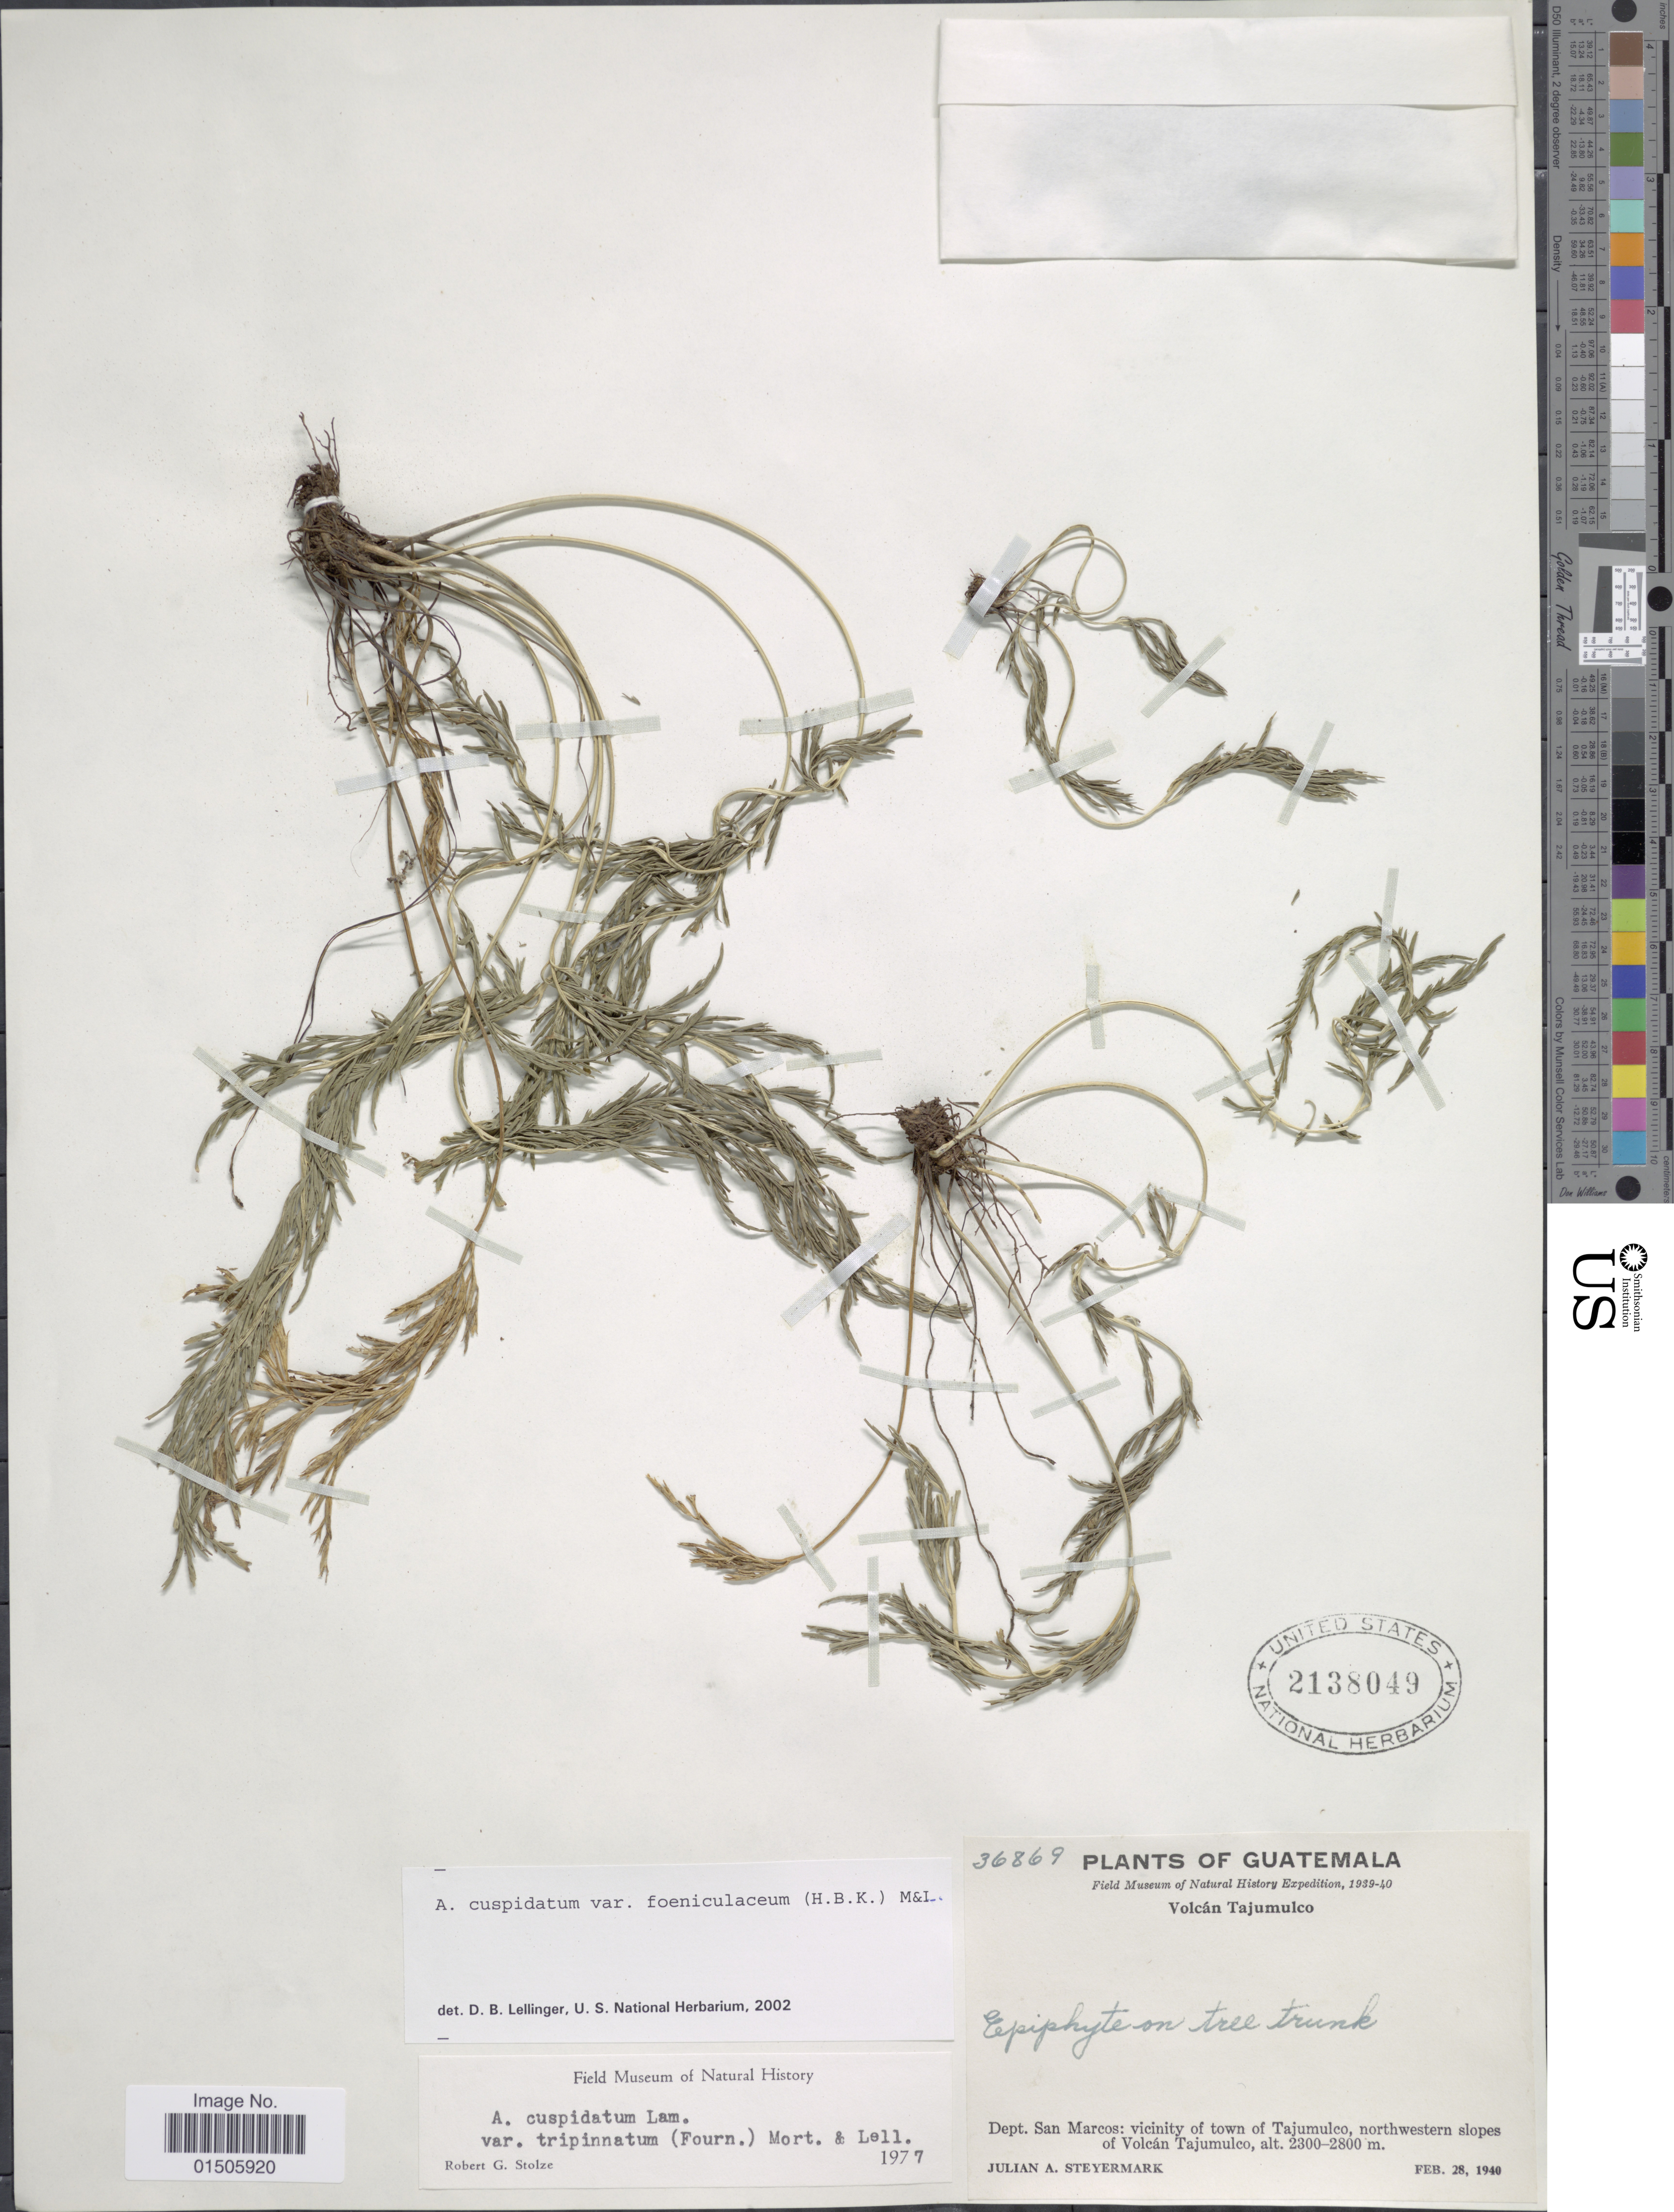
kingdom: Plantae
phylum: Tracheophyta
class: Polypodiopsida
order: Polypodiales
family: Aspleniaceae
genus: Asplenium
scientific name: Asplenium cuspidatum var. foeniculaceum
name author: (Kunth) C.V. Morton & Lellinger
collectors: J. Steyermark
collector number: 36869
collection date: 1940-02-28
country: Guatemala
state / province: San Marcos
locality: Dept. San Marcos: Vicinity of town of Tajumulco, northwestern slopes of Volcan Tajamulco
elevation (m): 2300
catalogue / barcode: US 2138049